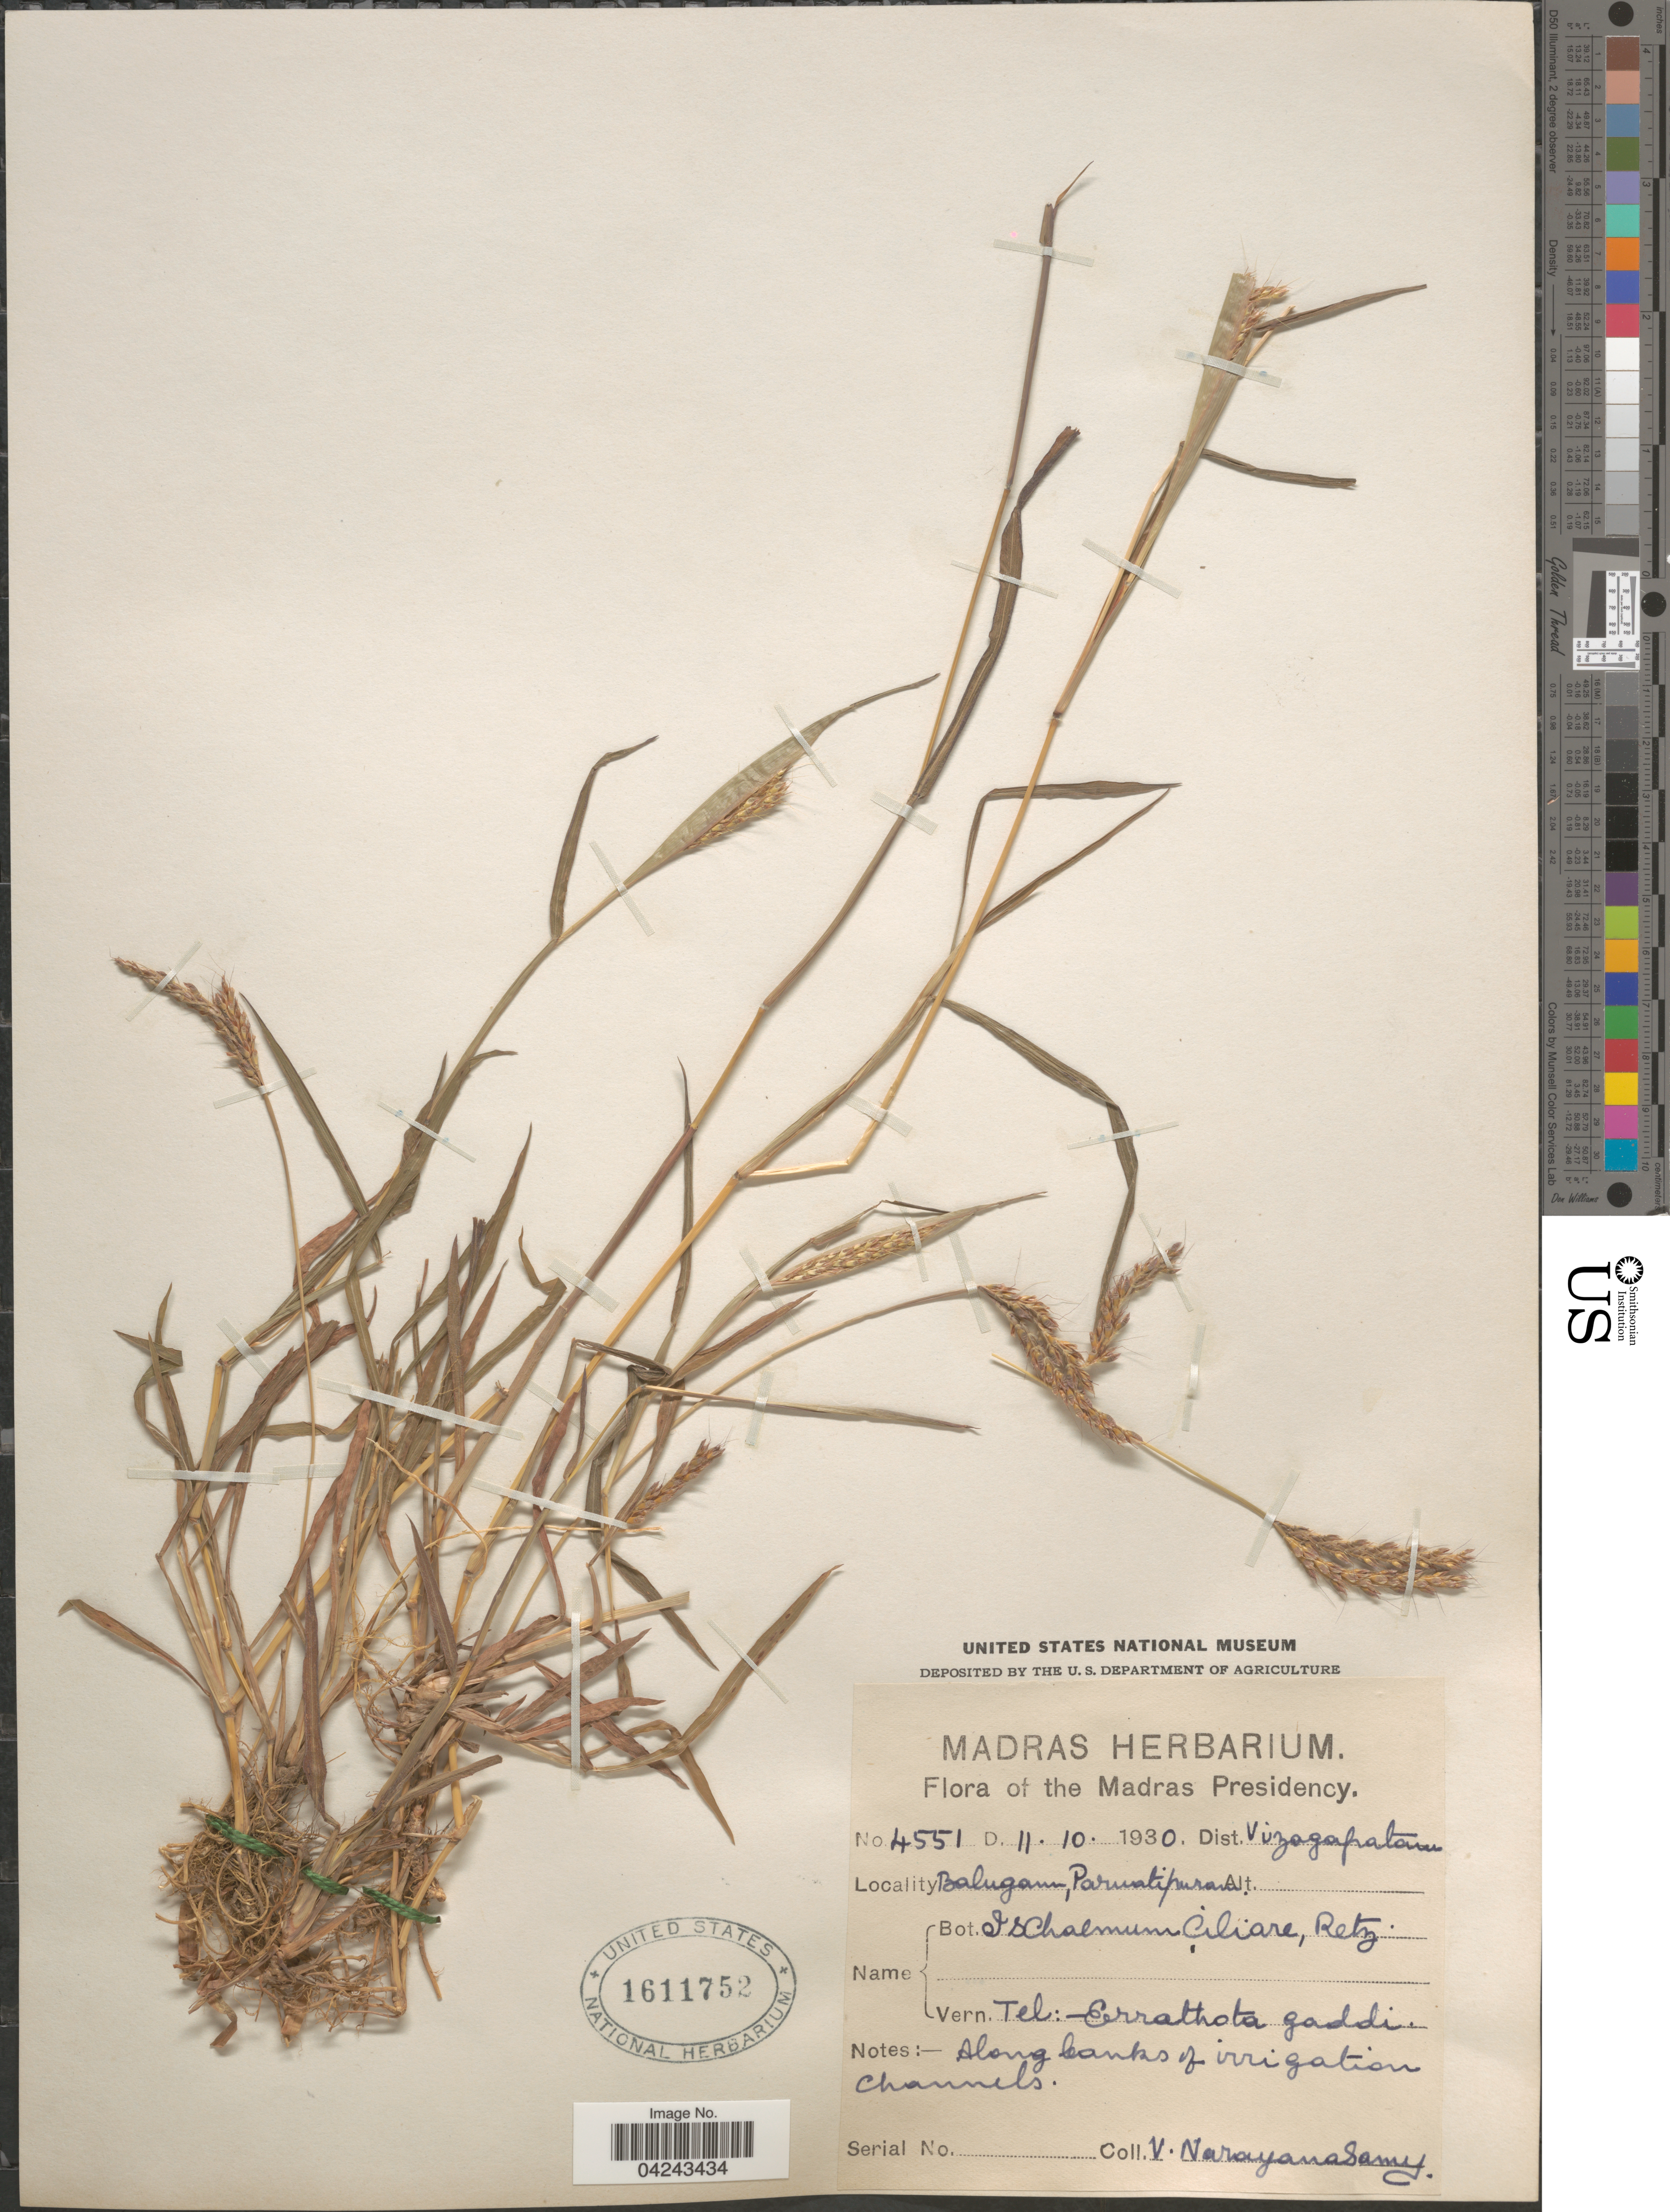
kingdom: Plantae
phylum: Tracheophyta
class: Liliopsida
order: Poales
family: Poaceae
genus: Ischaemum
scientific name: Ischaemum ciliare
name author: Retz.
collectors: V. Narayanaswami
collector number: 4551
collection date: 1930-10-11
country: India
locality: Madras Presidency. Dist. Vizagapatam. Balugam, Parvatipuram.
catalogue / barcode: US 1611752